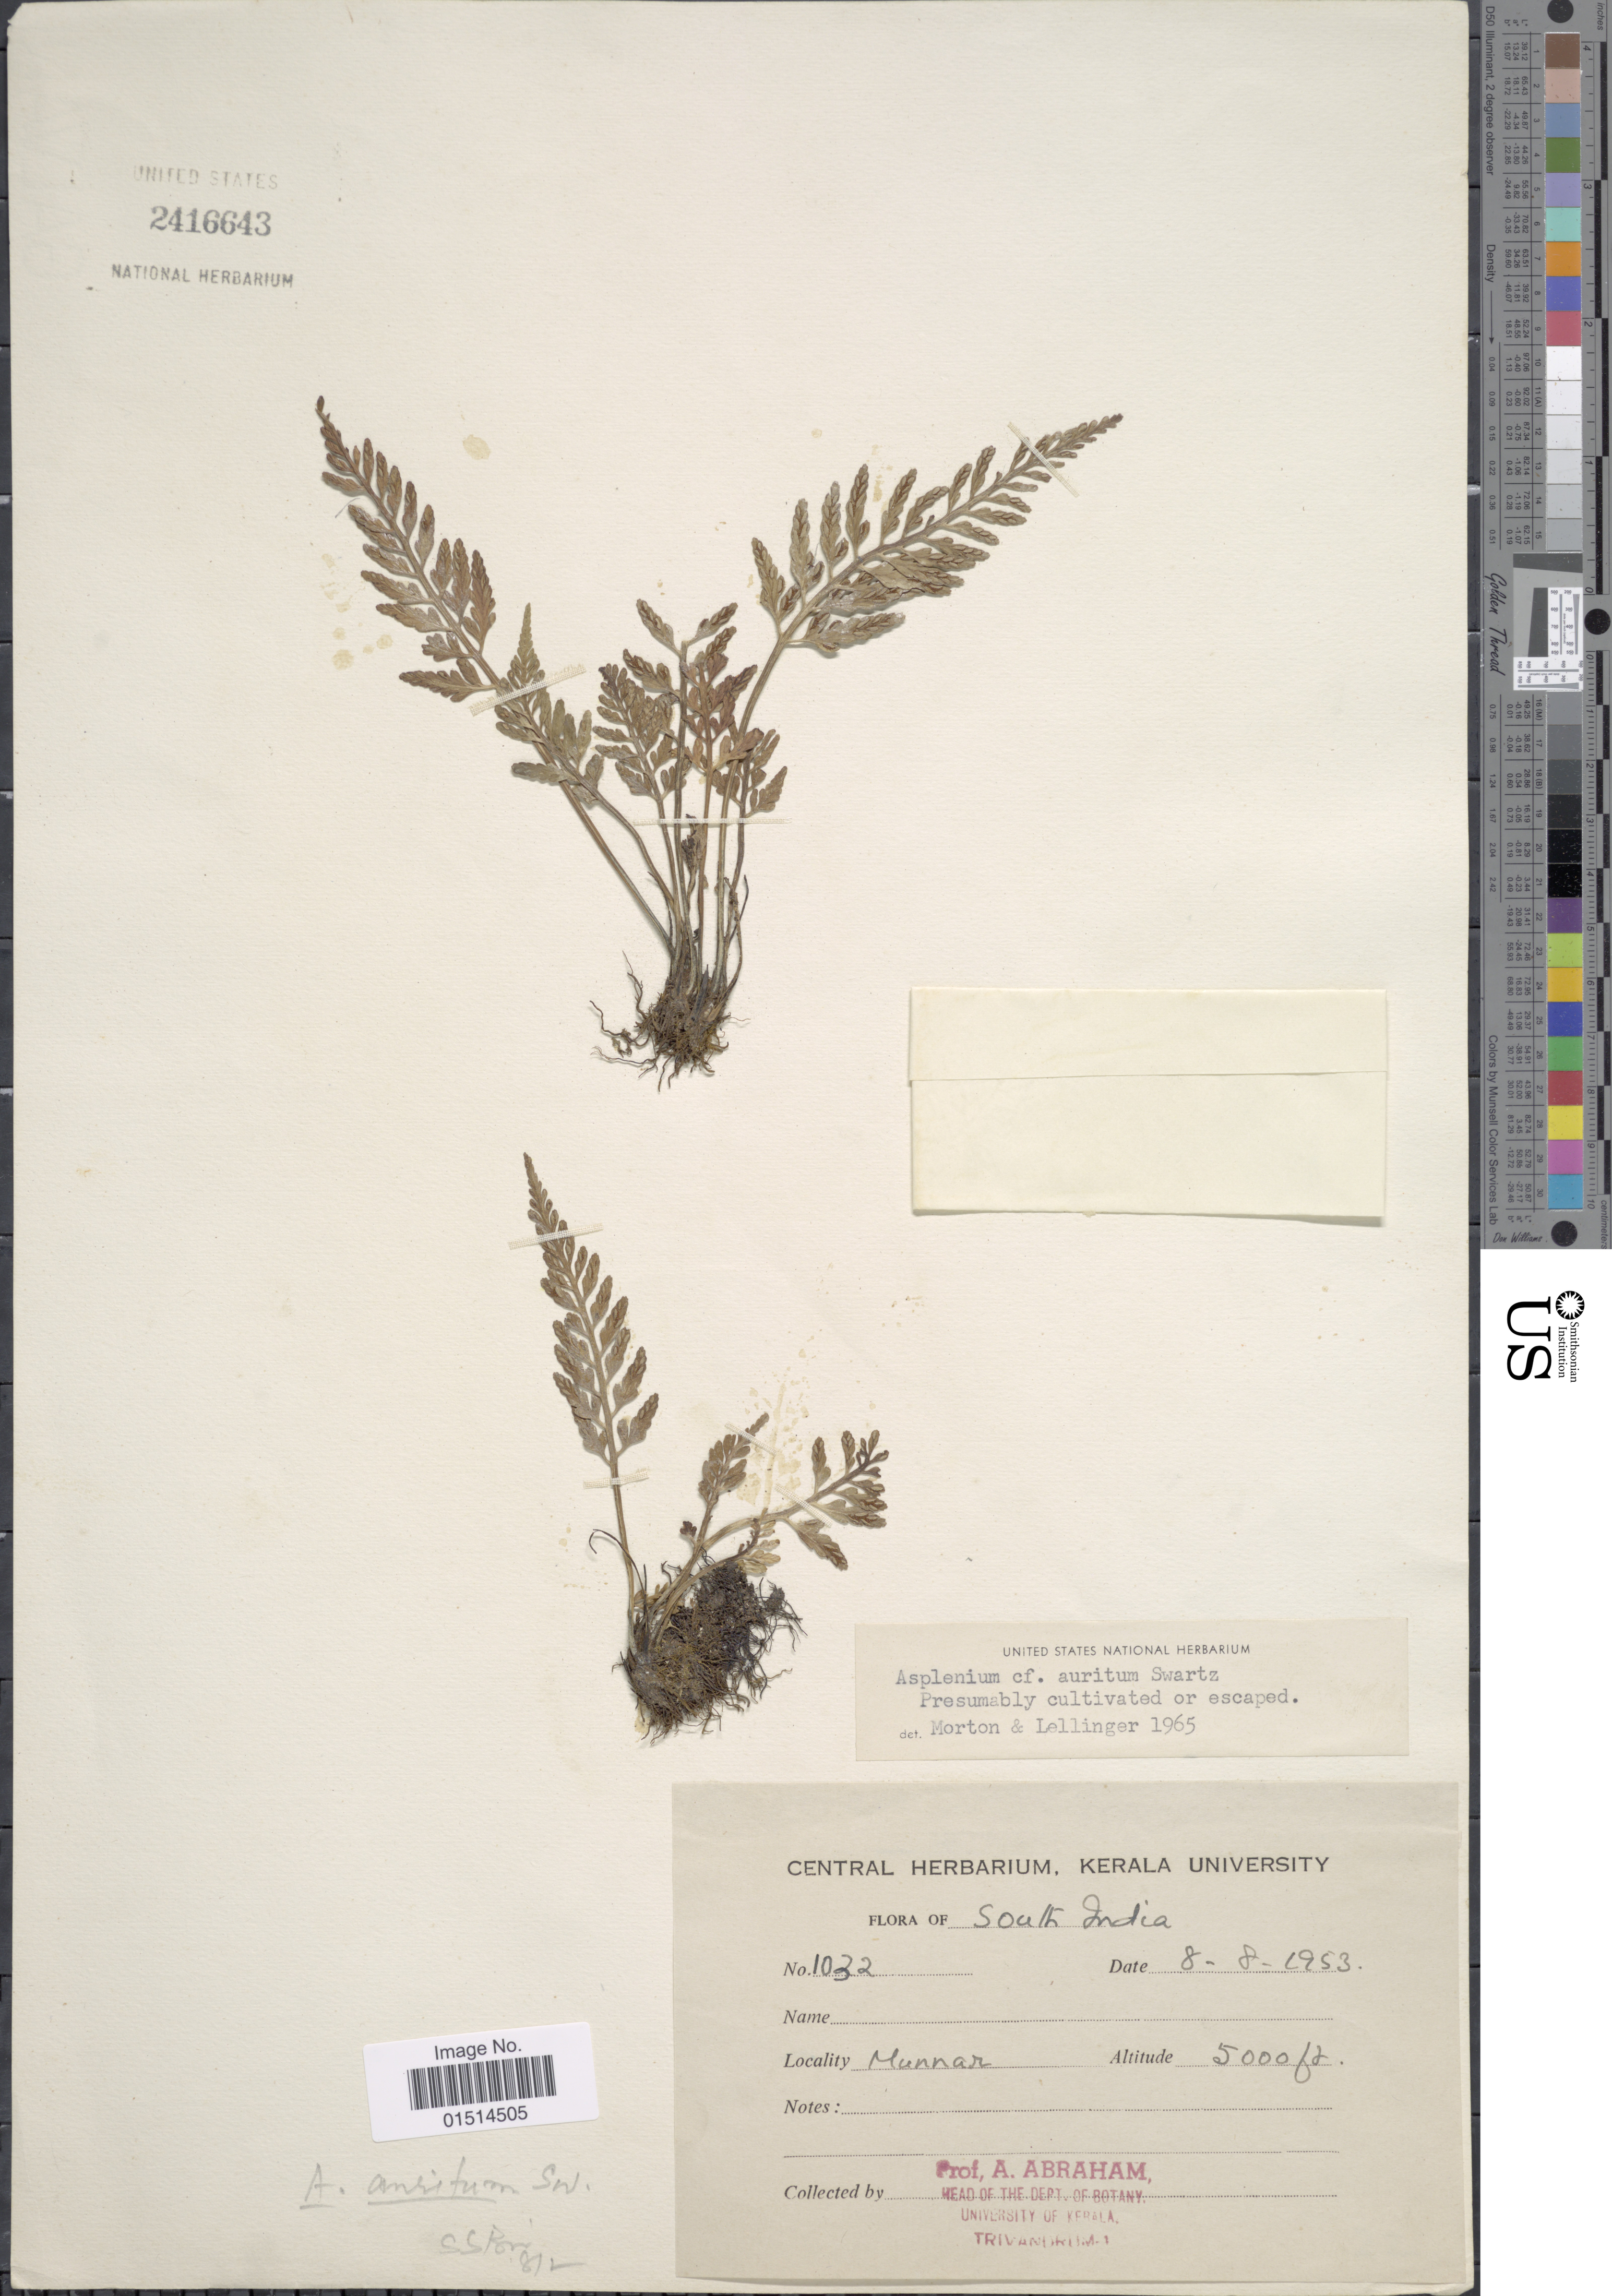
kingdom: Plantae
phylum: Tracheophyta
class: Polypodiopsida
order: Polypodiales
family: Aspleniaceae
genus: Asplenium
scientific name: Asplenium auritum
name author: Sw.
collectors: A. Abraham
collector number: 1032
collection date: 1953-08-08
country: India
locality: South India, Munnar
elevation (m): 1524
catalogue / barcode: US 2416643